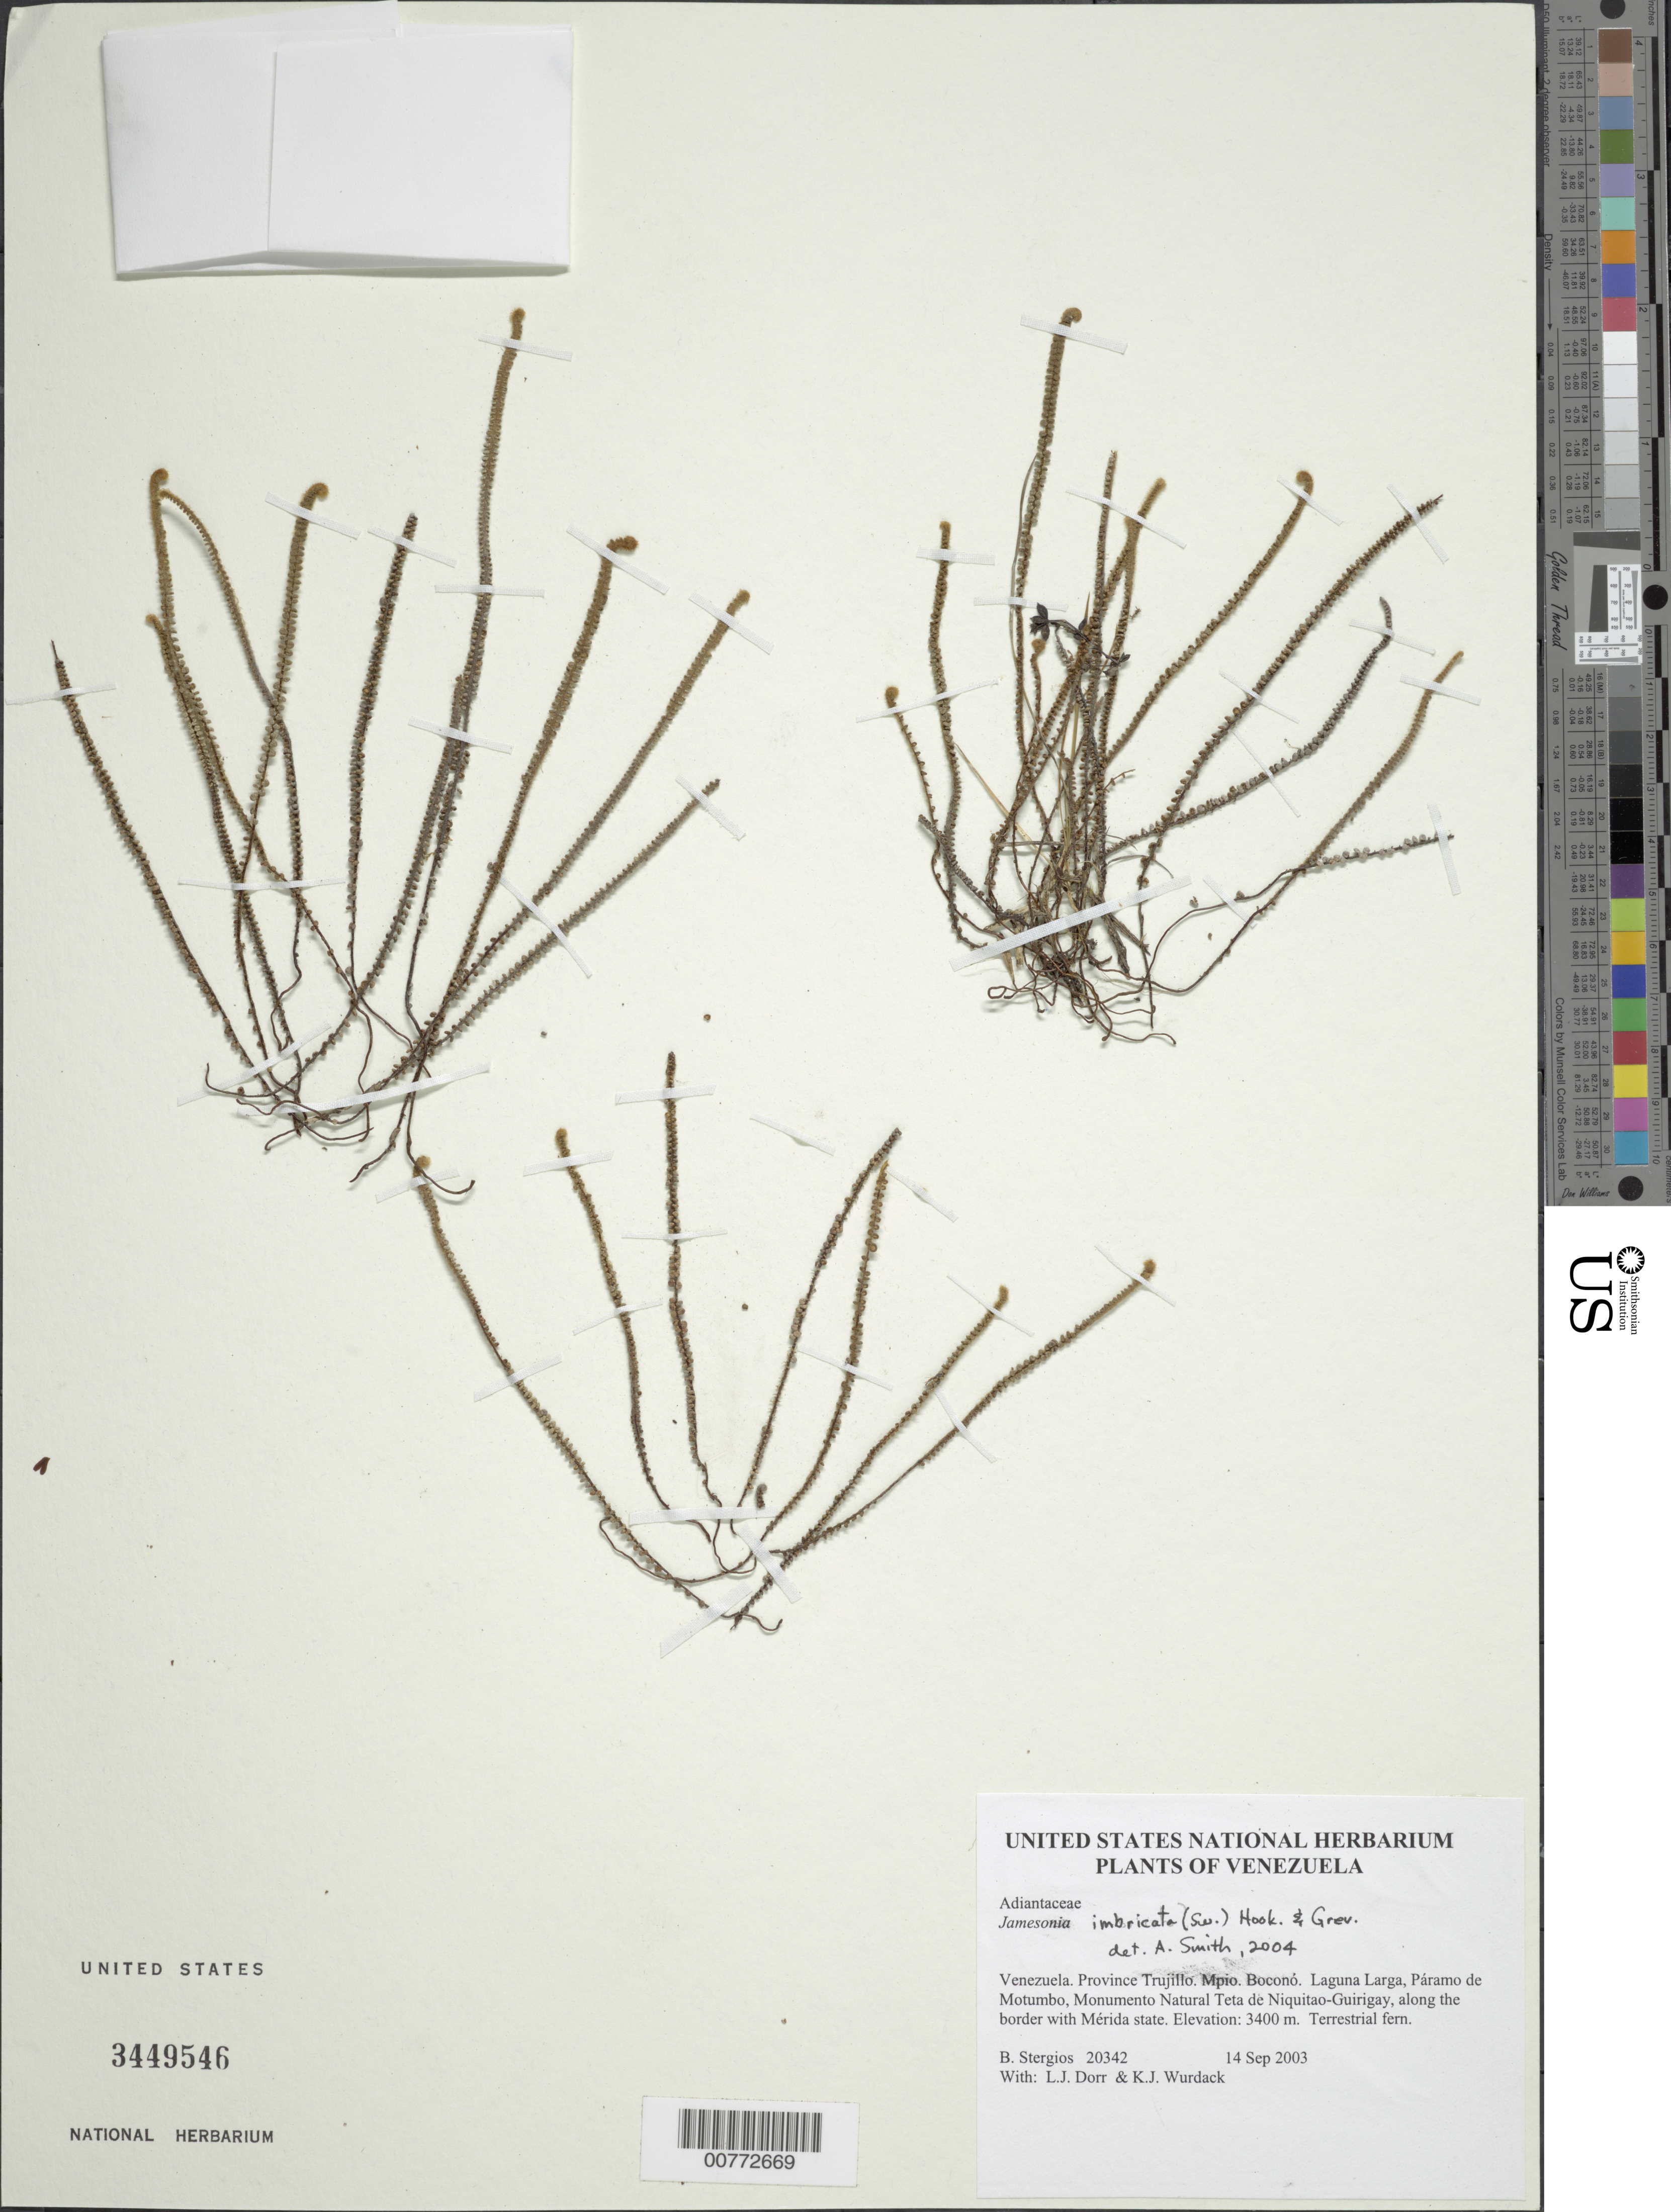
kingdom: Plantae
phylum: Tracheophyta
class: Polypodiopsida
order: Polypodiales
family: Pteridaceae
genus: Jamesonia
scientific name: Jamesonia imbricata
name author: (Sw.) Hook. & Grev.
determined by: Smith, Alan R., (UC)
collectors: B. G. Stergios, L. J. Dorr & K. Wurdack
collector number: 20342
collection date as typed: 14 Sep 2003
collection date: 2003-09-14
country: Venezuela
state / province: Trujillo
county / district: Boconó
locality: Laguna Larga, Páramo de Motumbo, Monumento Natural Teta de Niquitao-Guirigay, along the border with Mérida state.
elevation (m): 3400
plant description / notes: PORT, US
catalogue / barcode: US 3449546